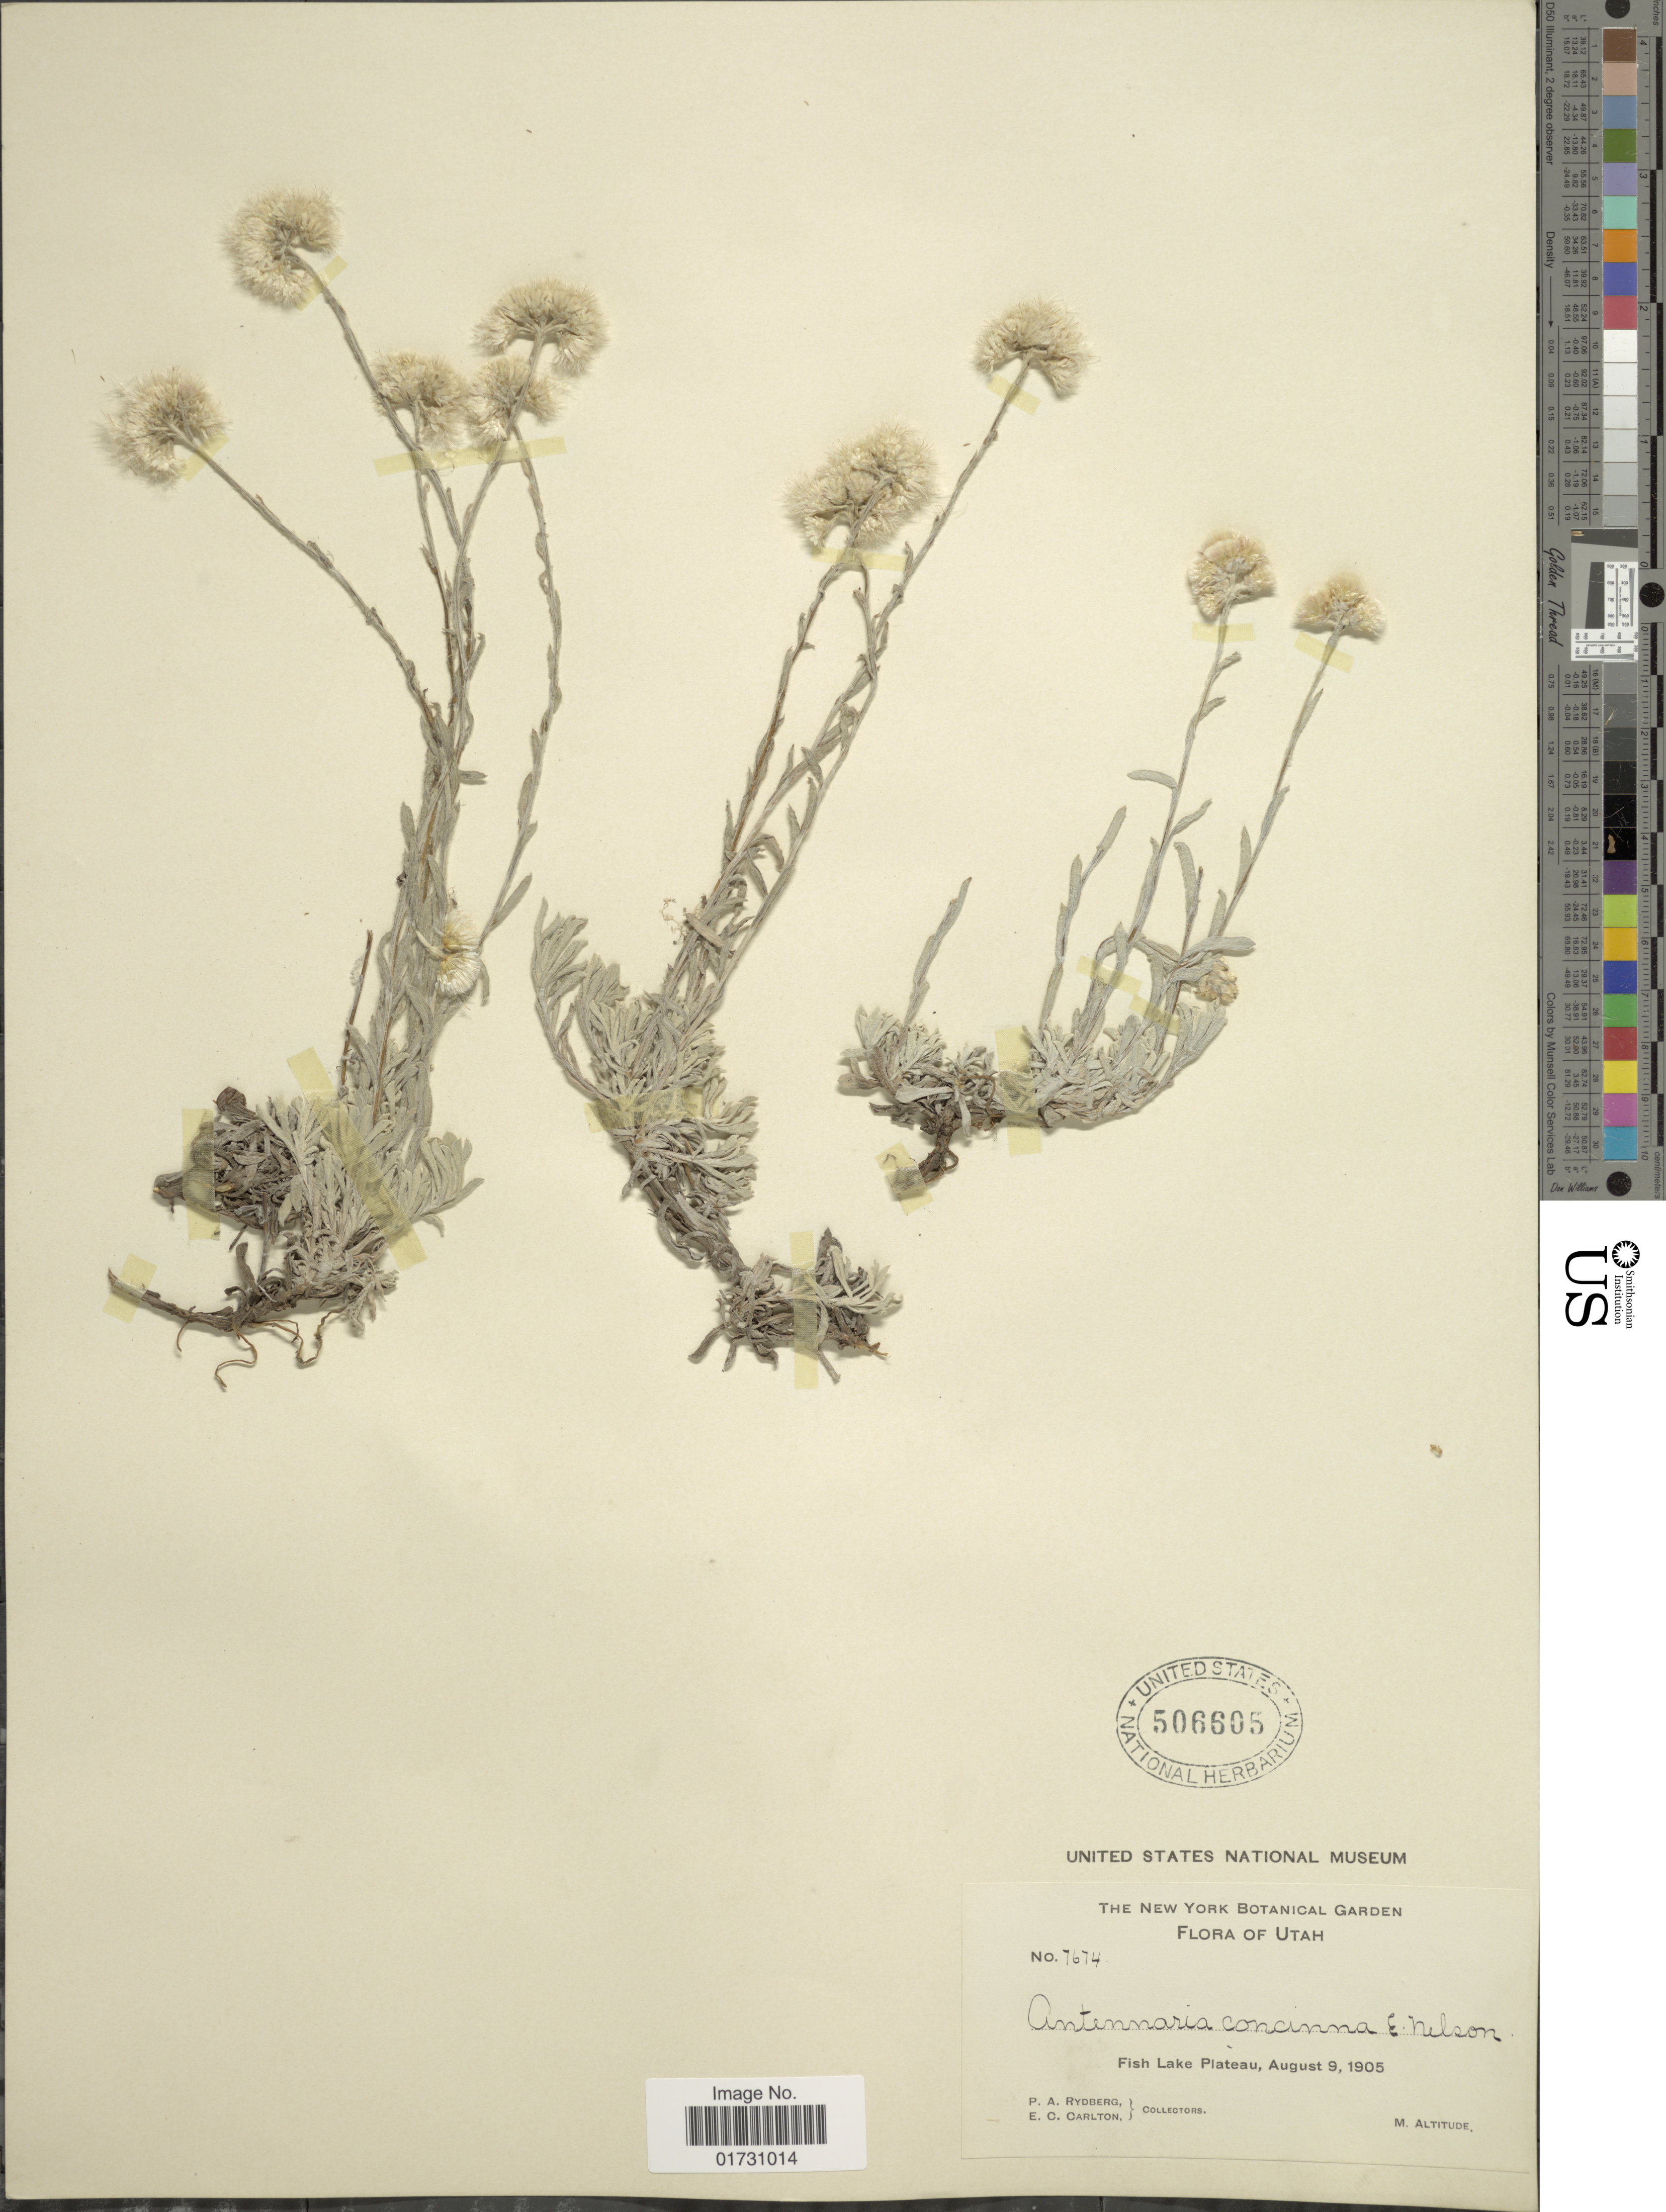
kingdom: Plantae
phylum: Tracheophyta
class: Magnoliopsida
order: Asterales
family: Asteraceae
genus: Antennaria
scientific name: Antennaria imbricata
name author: E.E. Nelson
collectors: P. A. Rydberg & E. Carlton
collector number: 7674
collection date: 1905-08-09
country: United States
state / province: Utah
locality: Fish Lake Plateau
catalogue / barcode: US 506605